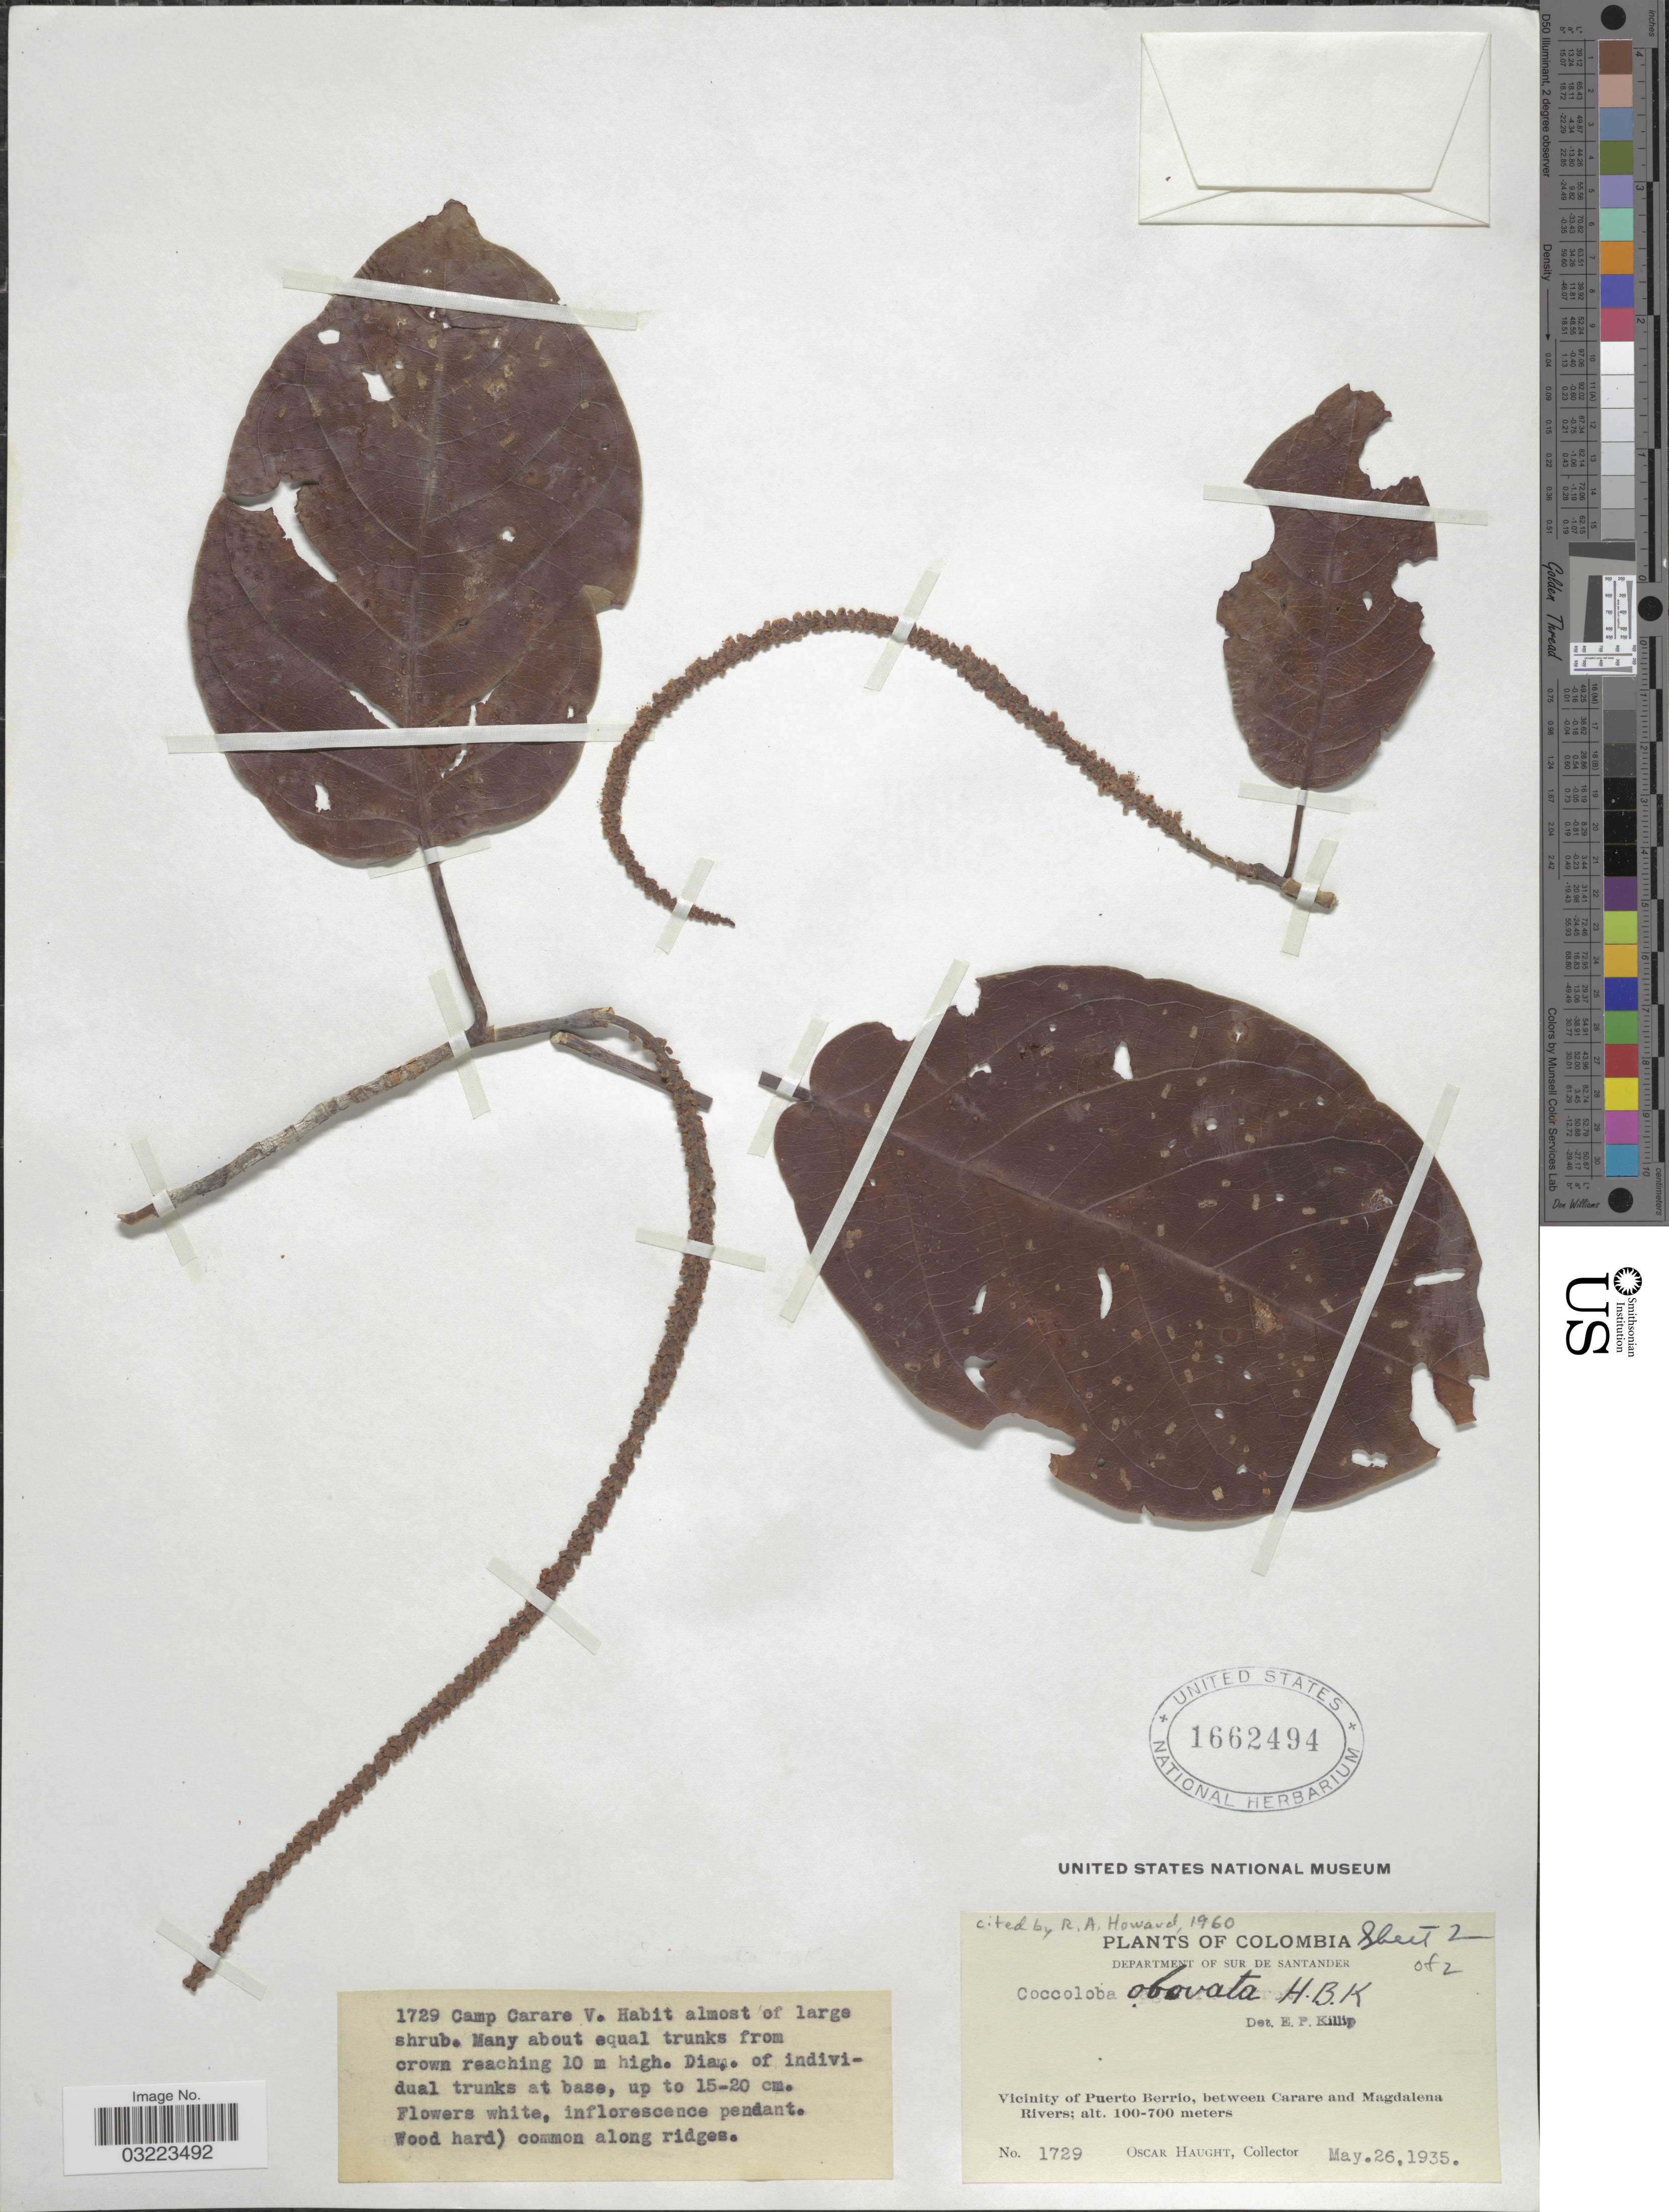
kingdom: Plantae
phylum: Tracheophyta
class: Magnoliopsida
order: Caryophyllales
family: Polygonaceae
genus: Coccoloba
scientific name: Coccoloba obovata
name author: Kunth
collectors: O. L. Haught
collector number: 1729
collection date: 1935-05-26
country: Colombia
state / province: Santander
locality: Department of Sur de Santander, Vicinity of Puerto Berrio, between Carare and Magdalena Rivers, Camp Carare V.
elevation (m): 100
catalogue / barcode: US 1662494